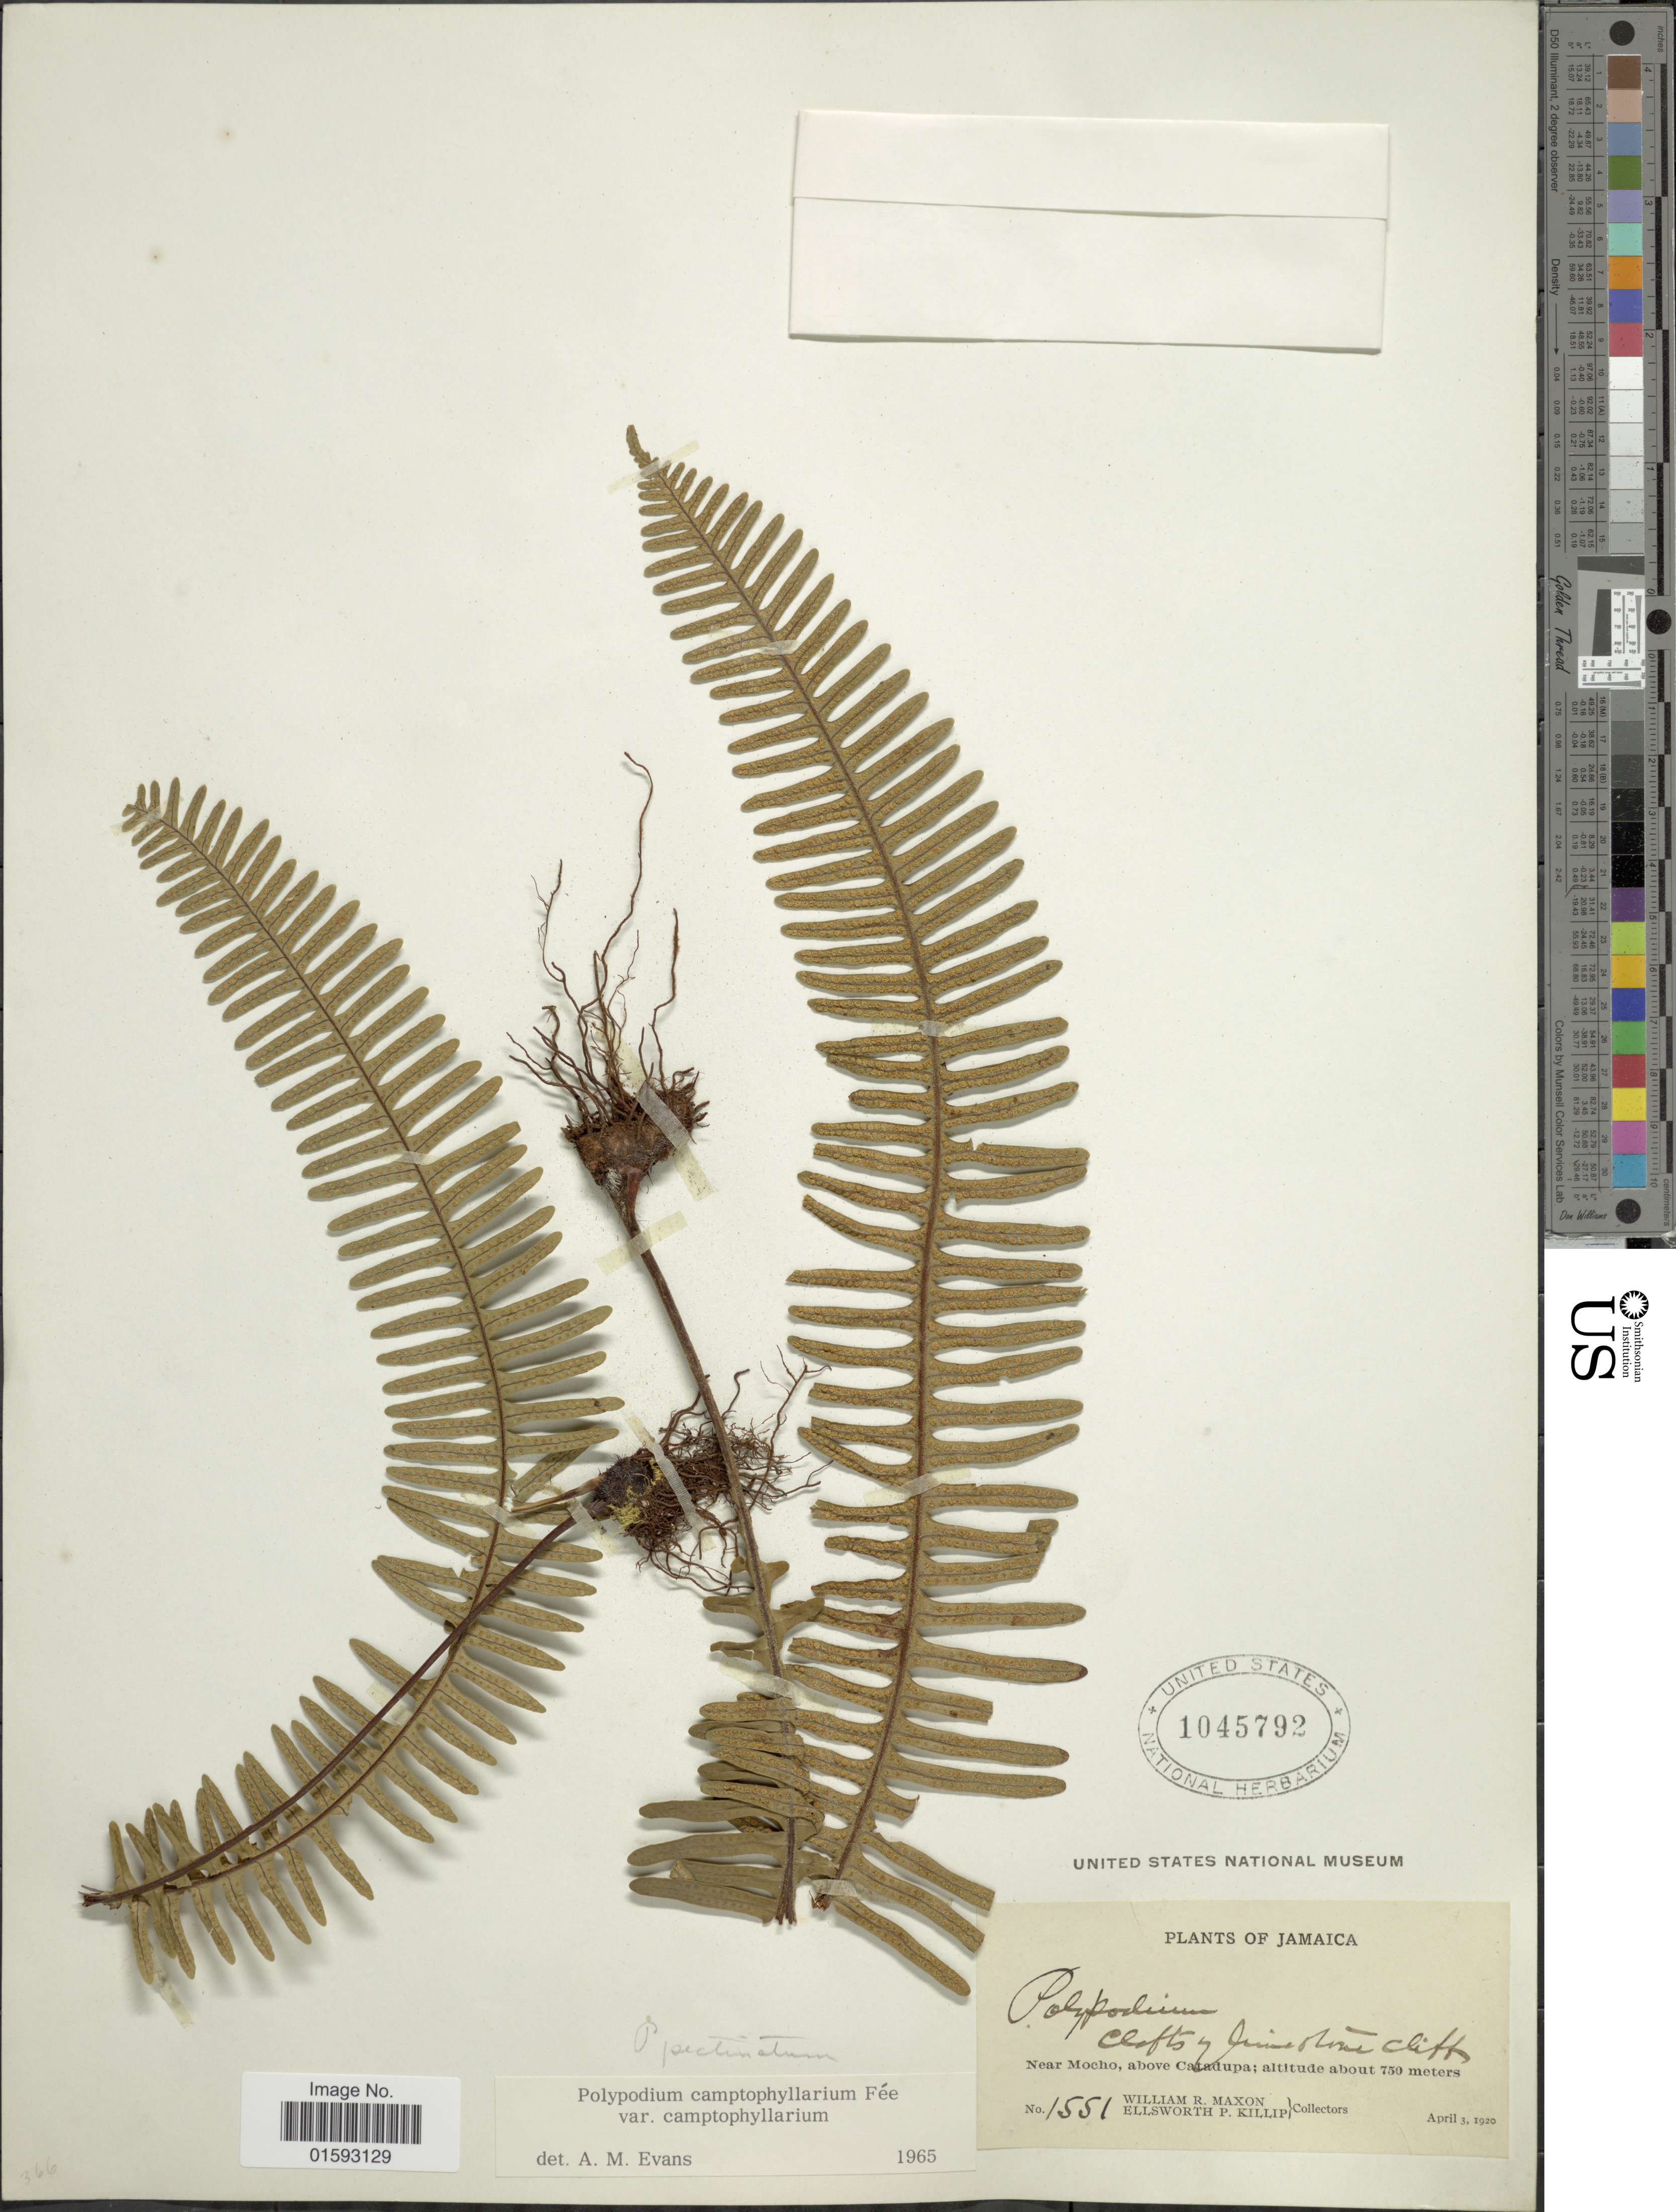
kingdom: Plantae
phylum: Tracheophyta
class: Polypodiopsida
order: Polypodiales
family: Polypodiaceae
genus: Pecluma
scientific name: Pecluma camptophyllaria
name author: (Fée) M.G. Price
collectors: W. R. Maxon & E. P. Killip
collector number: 1551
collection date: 1920-04-03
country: Jamaica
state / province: Saint James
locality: Near Mocho, above Catadupa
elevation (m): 750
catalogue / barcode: US 1045792